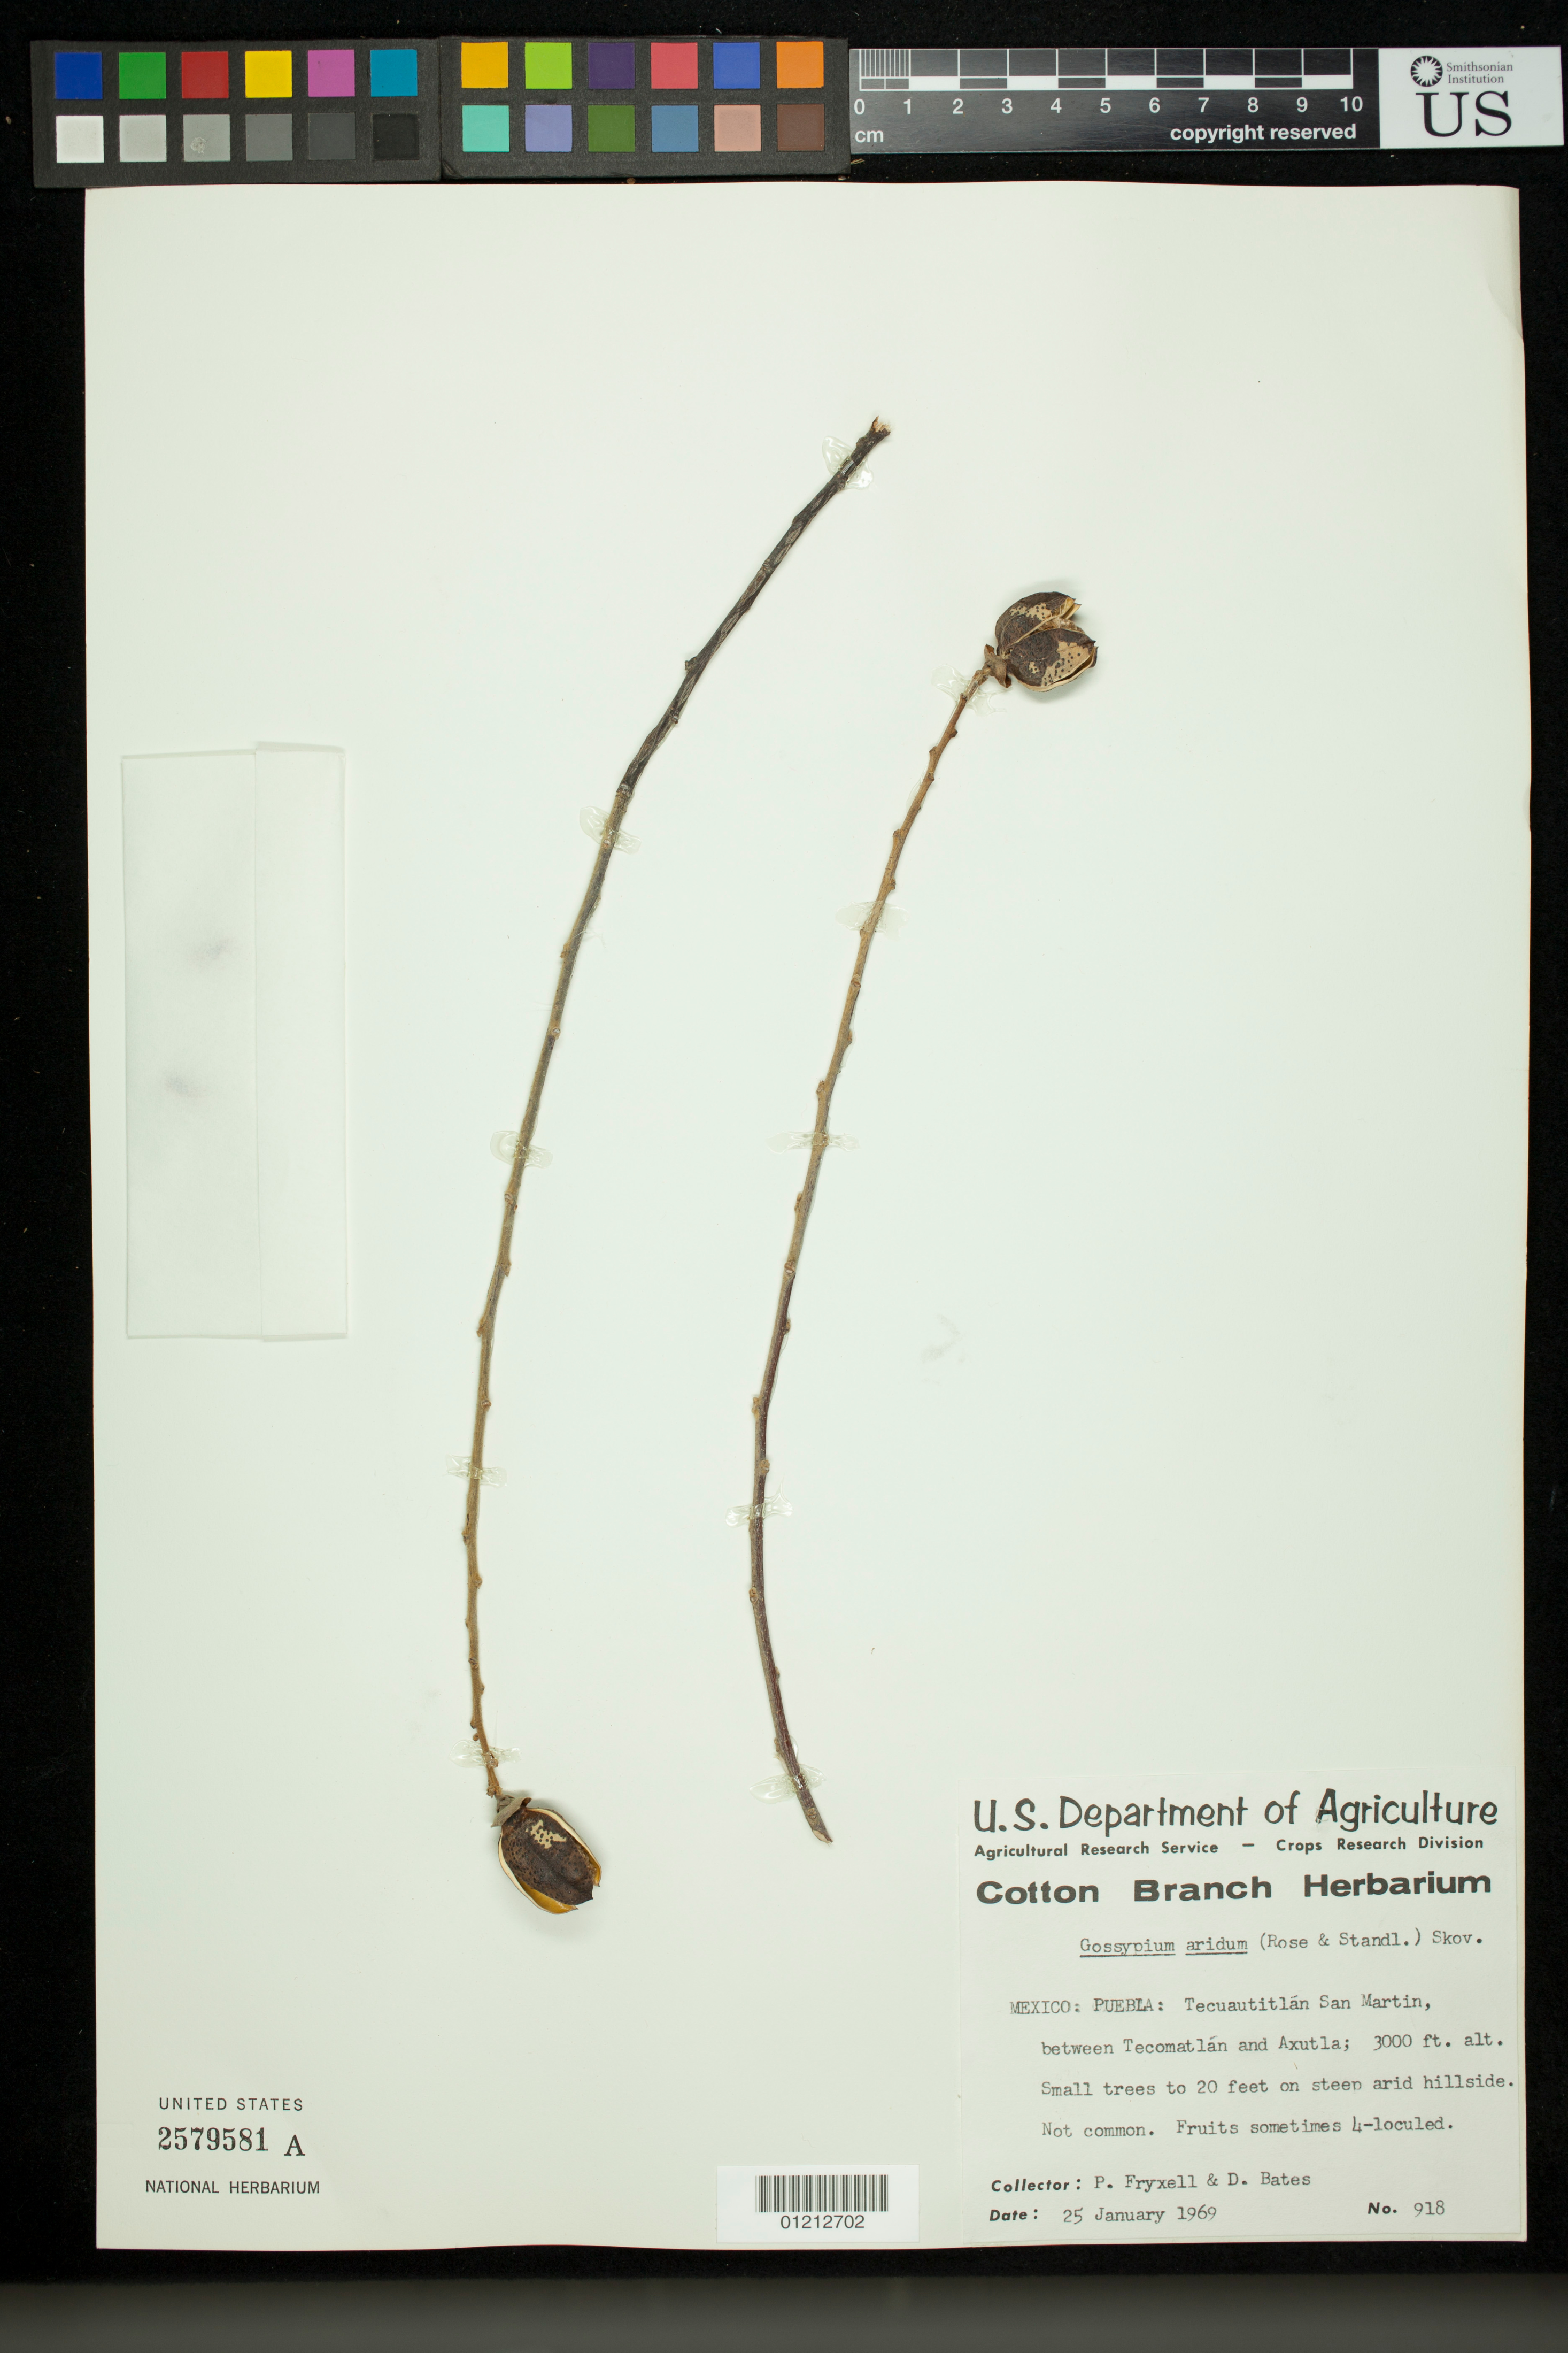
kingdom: Plantae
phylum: Tracheophyta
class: Magnoliopsida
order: Malvales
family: Malvaceae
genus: Gossypium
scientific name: Gossypium aridum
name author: (Rose & Standl.) Skovsted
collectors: P. A. Fryxell & D. Bates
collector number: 918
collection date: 1969-01-25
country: Mexico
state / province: Puebla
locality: Tecuautitlan San Martin, between Tecomatlan and Axutla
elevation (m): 914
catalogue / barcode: US 2579581A